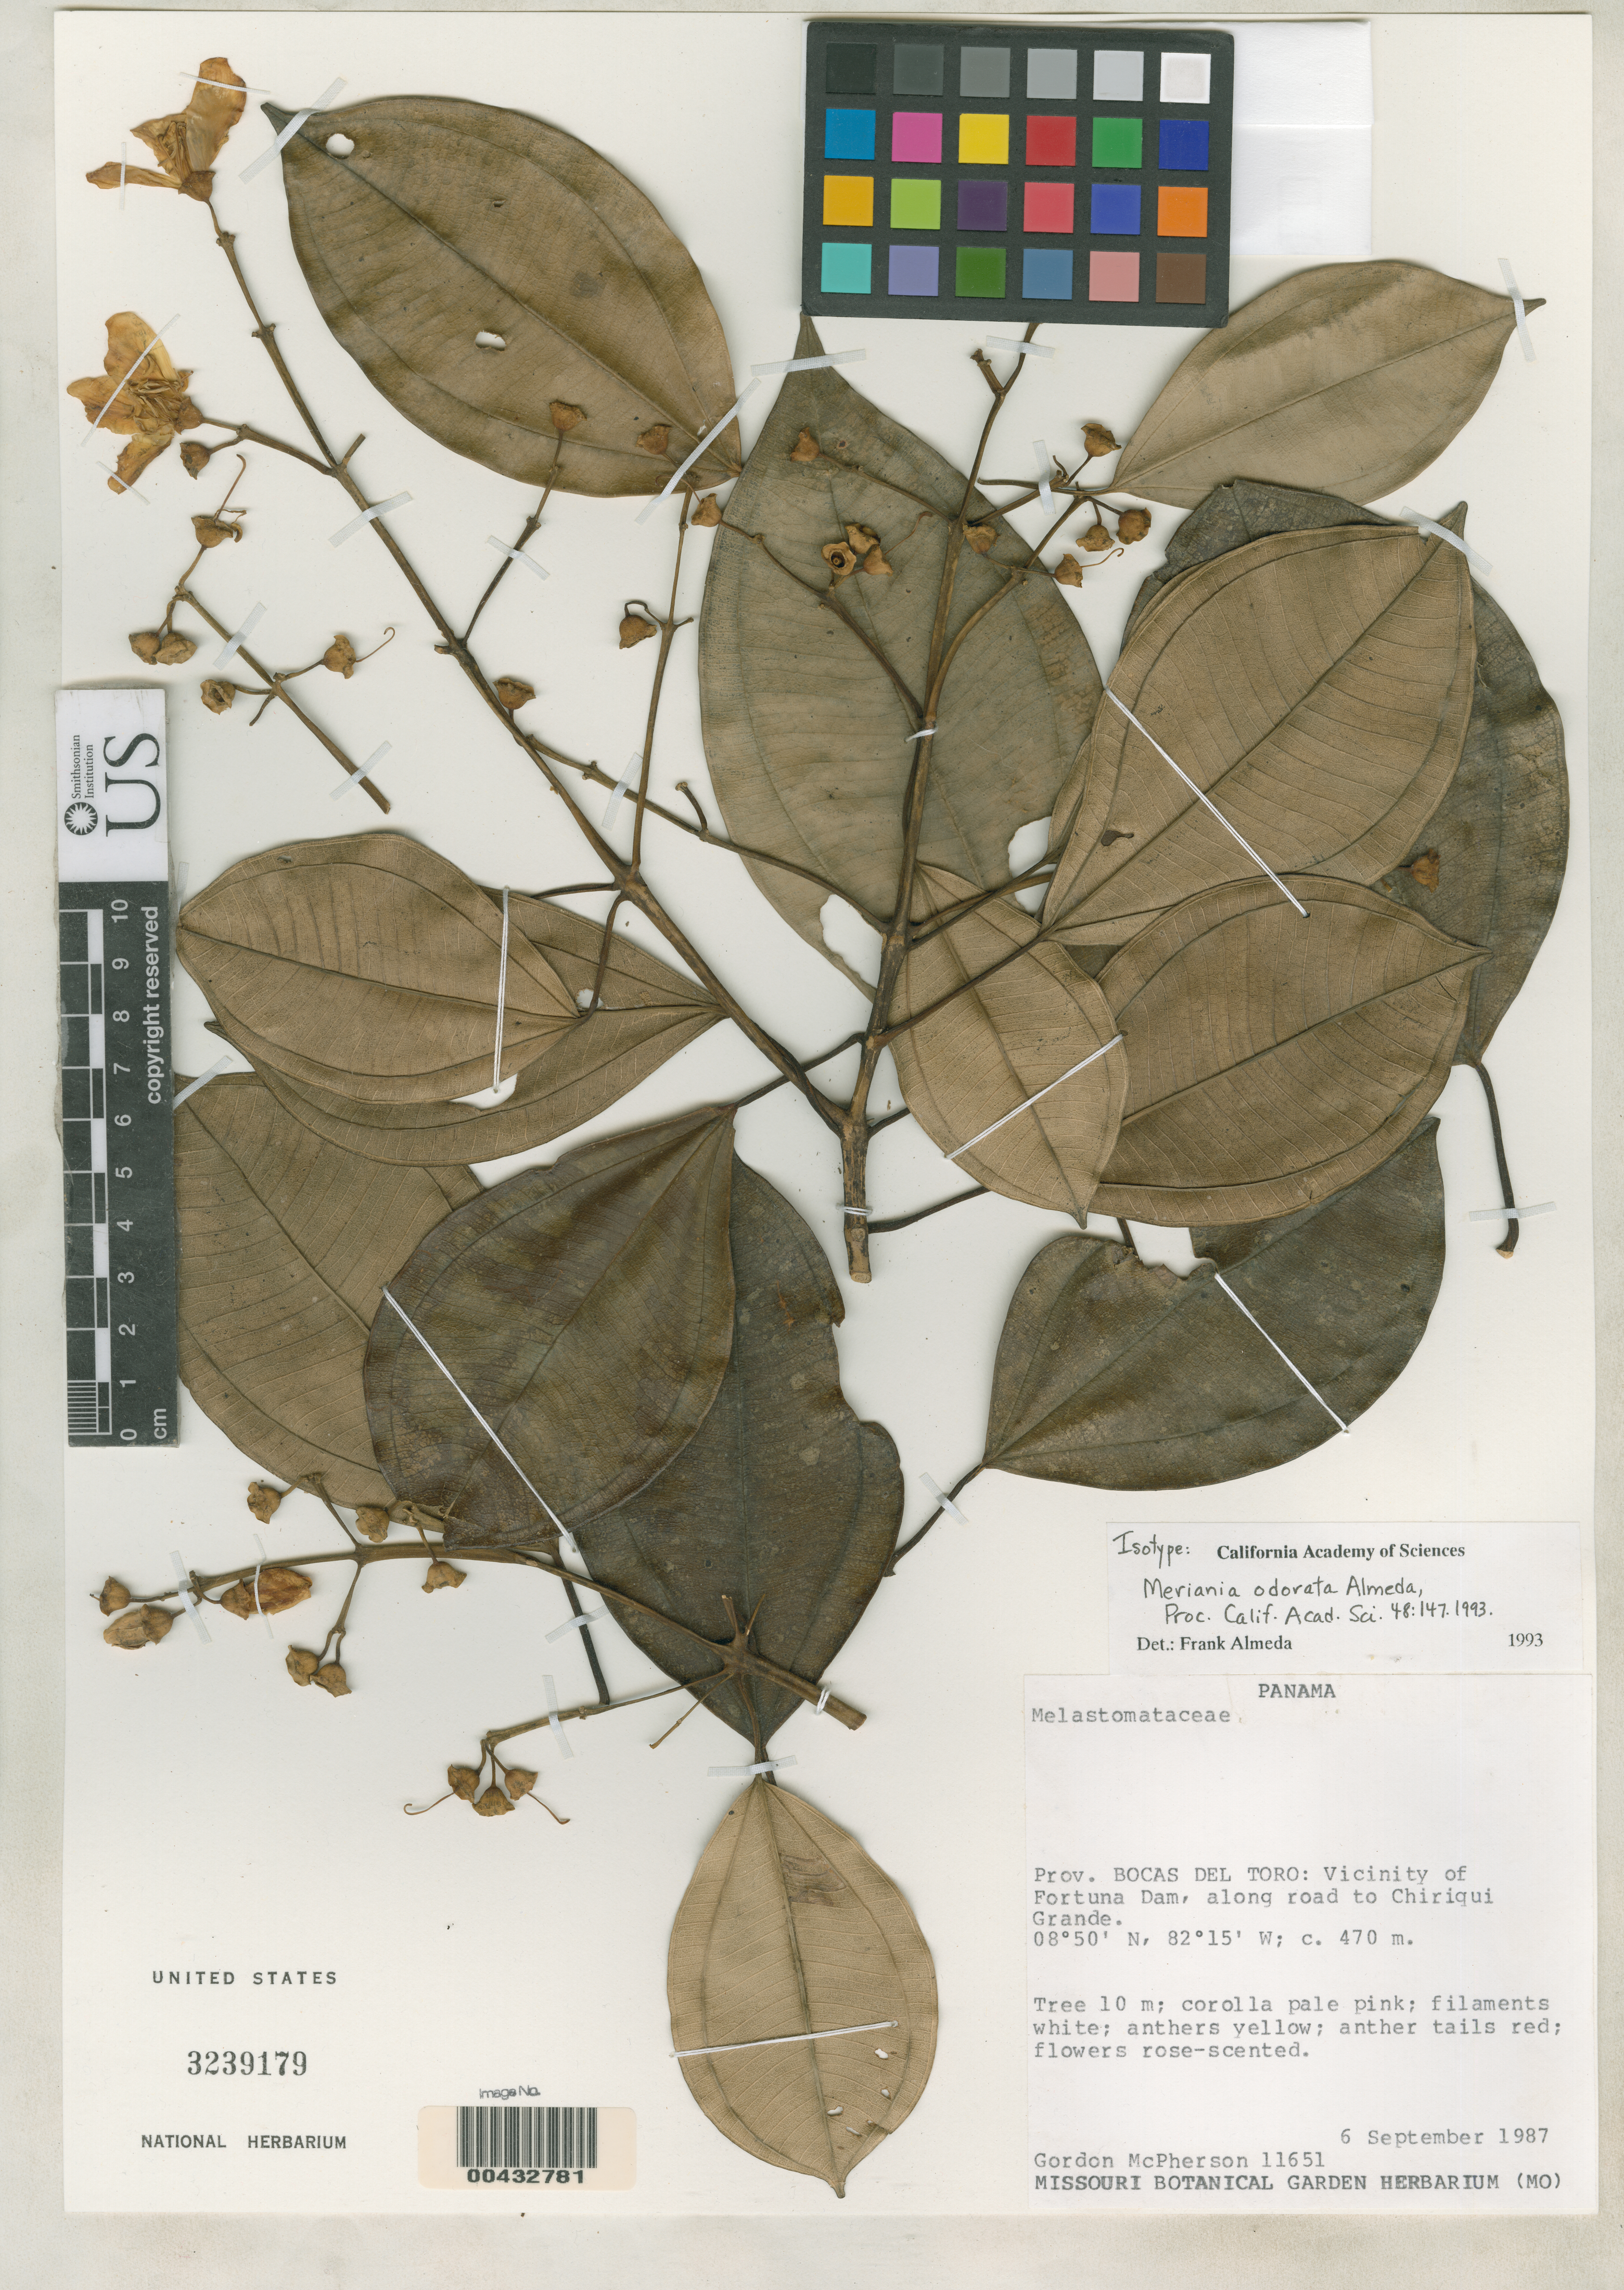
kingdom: Plantae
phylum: Tracheophyta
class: Magnoliopsida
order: Myrtales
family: Melastomataceae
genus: Meriania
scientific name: Meriania odorata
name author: Almeda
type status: Isotype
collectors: G. D. McPherson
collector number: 11651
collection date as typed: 06 Sep 1987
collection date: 1987-09-06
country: Panama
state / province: Bocas del Toro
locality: Vicinity of Fortuna Dam, along road to Chiriqui Grande.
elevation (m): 470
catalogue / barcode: US 329179